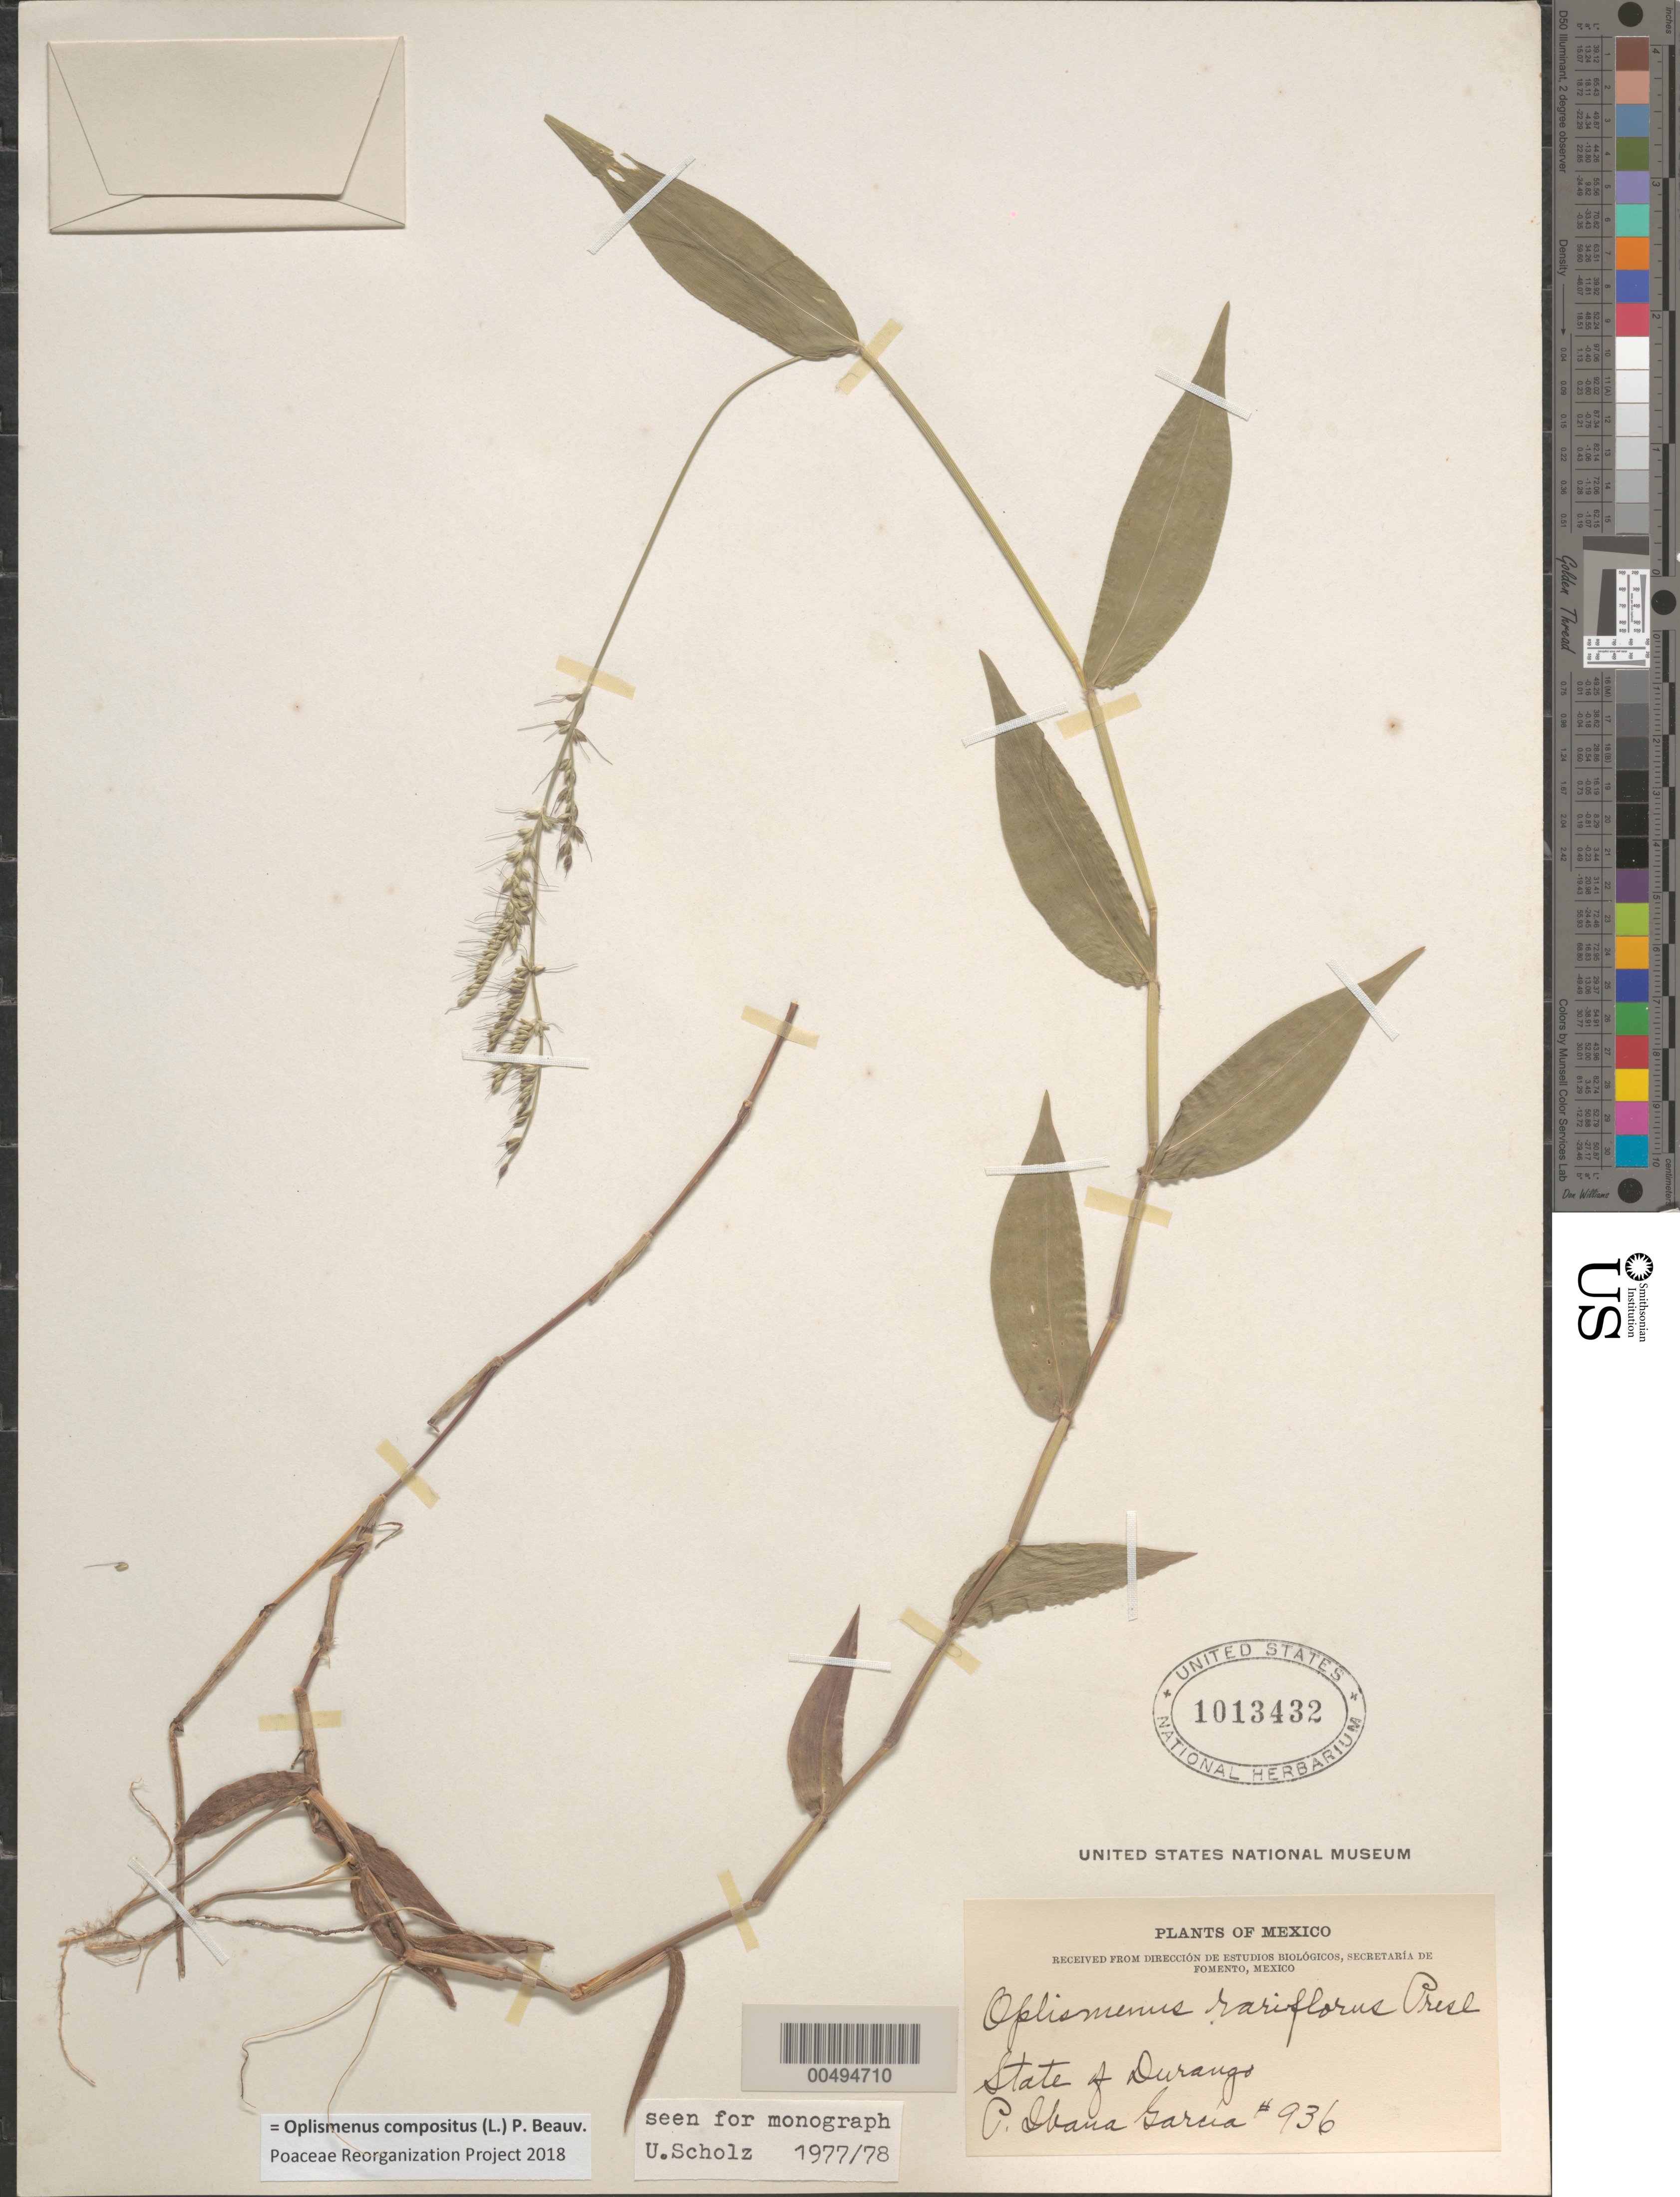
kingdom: Plantae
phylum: Tracheophyta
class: Liliopsida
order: Poales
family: Poaceae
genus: Oplismenus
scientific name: Oplismenus compositus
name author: (L.) P. Beauv.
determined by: Poaceae Reorganization Project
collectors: P. Ibana-García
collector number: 936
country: Mexico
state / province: Durango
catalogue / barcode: US 1013432